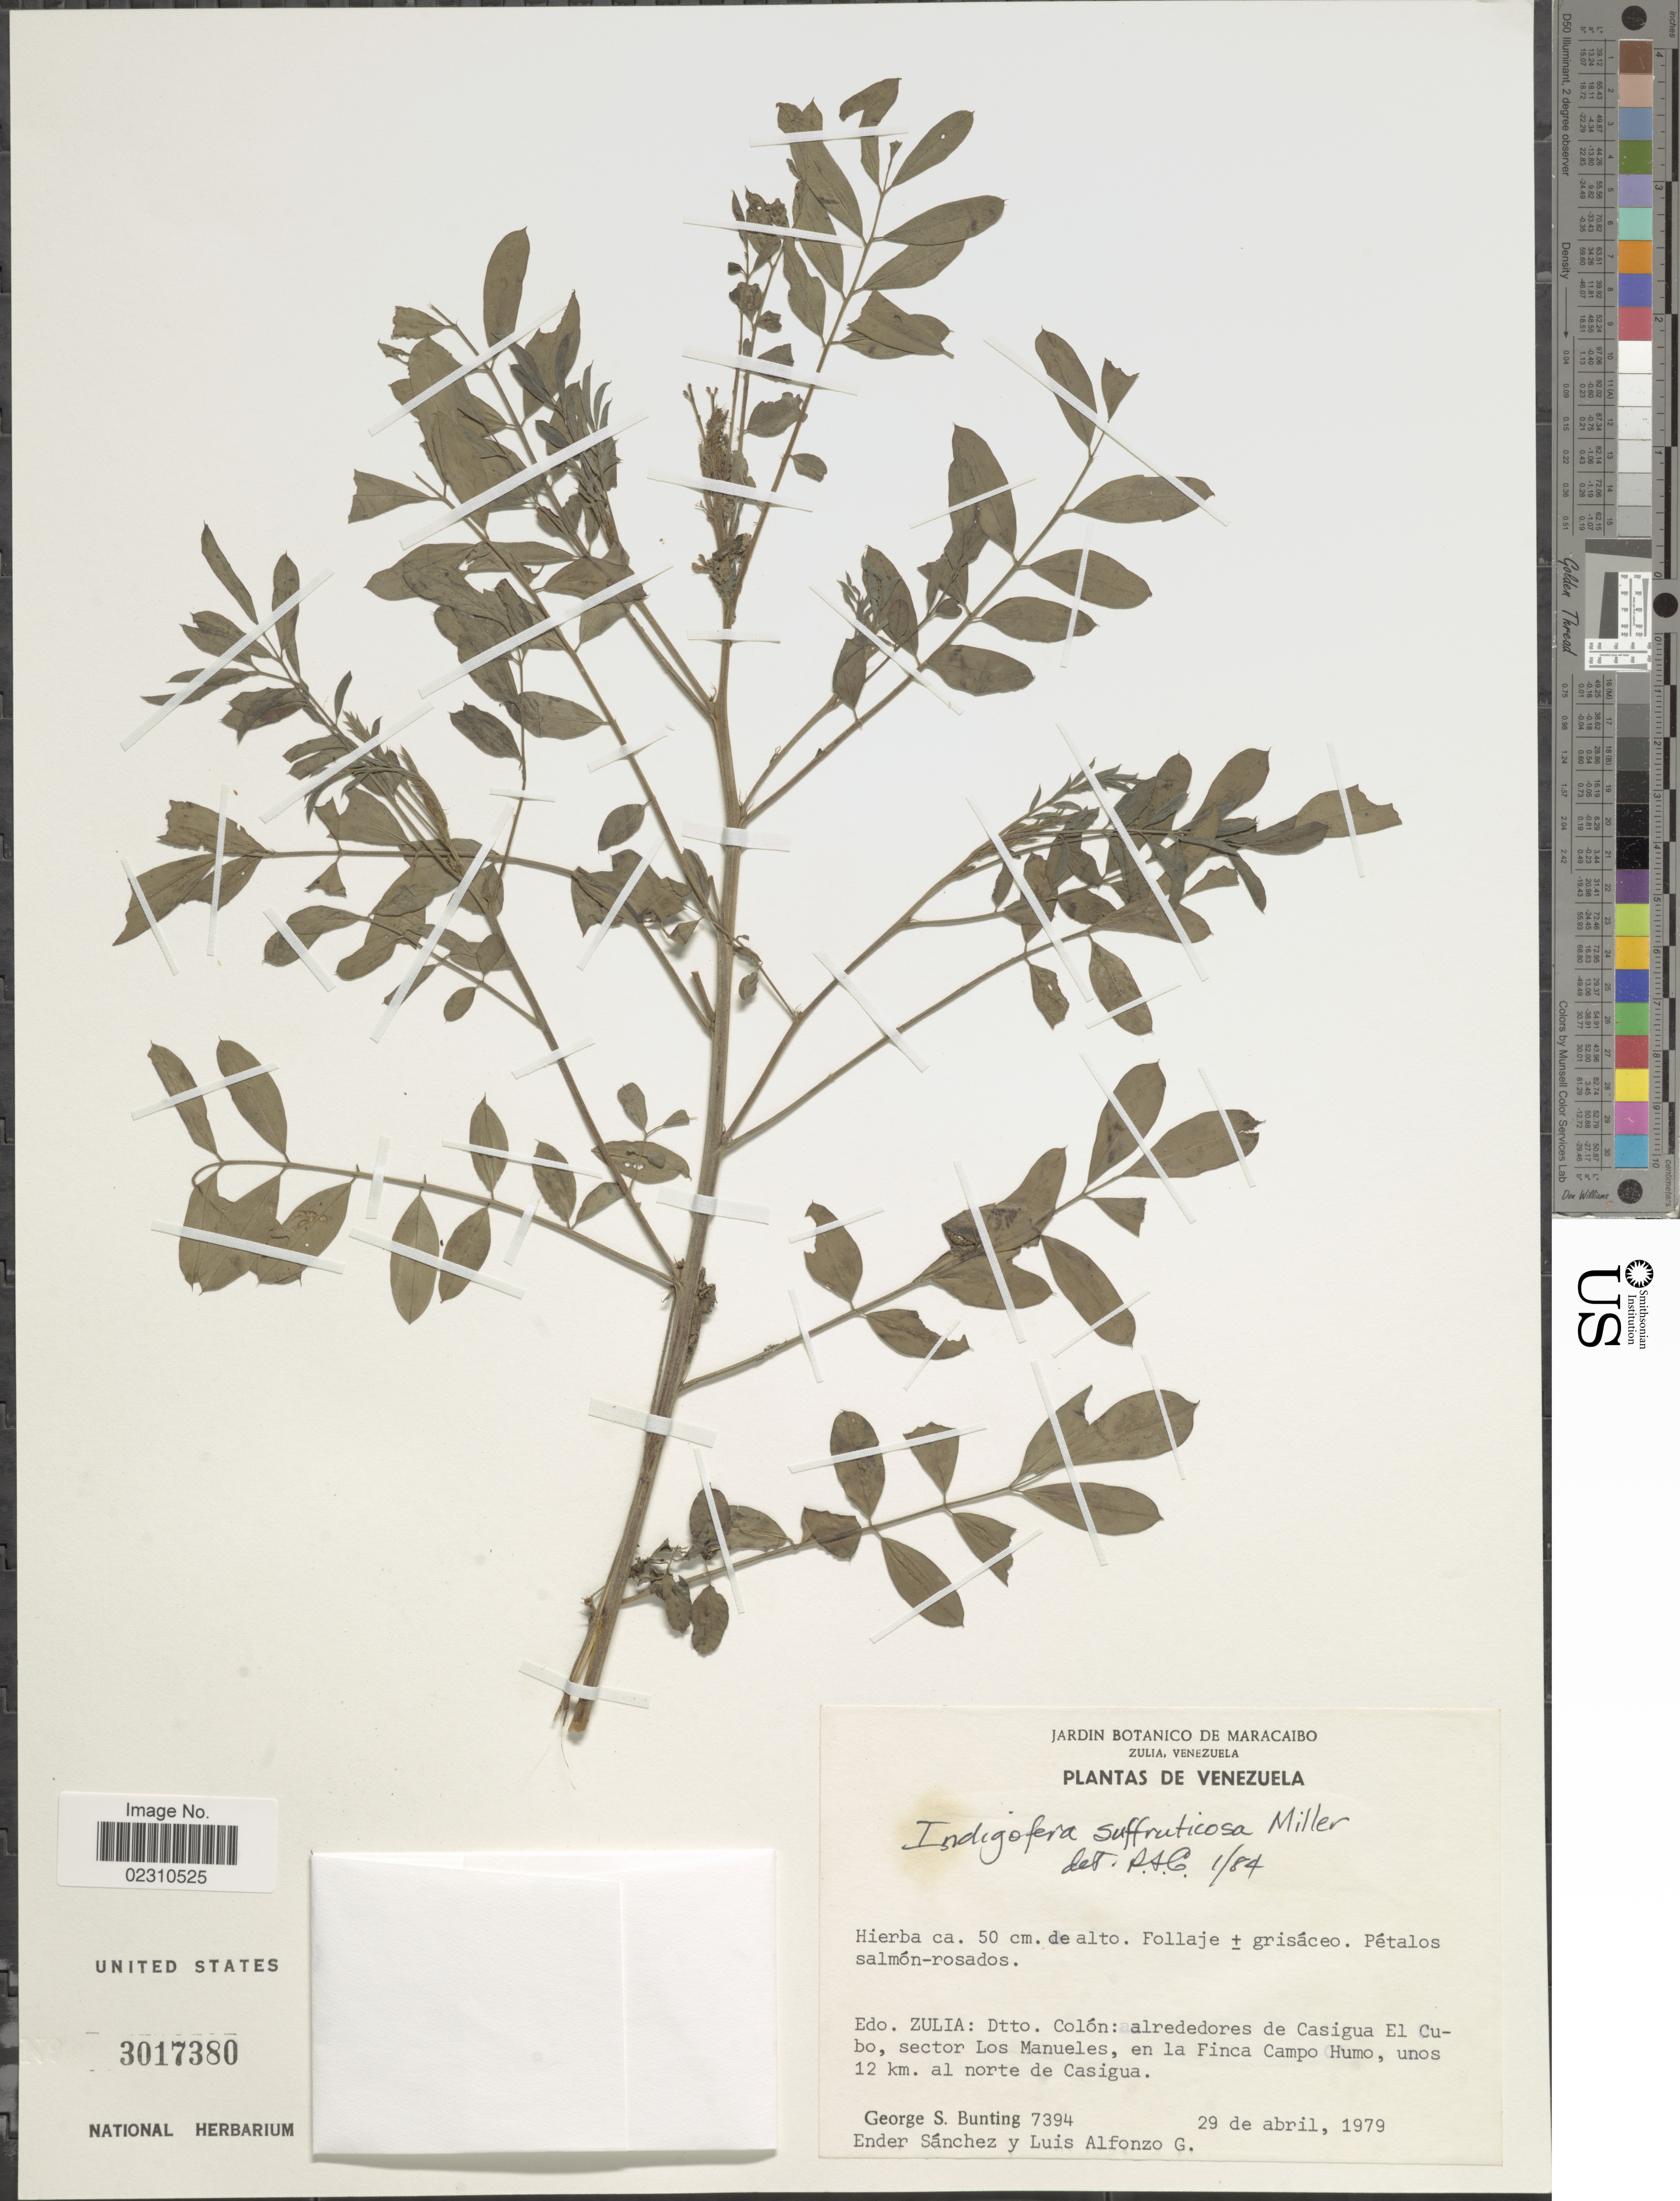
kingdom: Plantae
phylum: Tracheophyta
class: Magnoliopsida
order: Fabales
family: Fabaceae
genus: Indigofera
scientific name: Indigofera suffruticosa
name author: Mill.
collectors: G. S. Bunting, E. Sanchez & L. Alfonzo G.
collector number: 7394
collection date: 1979-04-29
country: Venezuela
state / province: Zulia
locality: Edo. Zulia: Dtto. Colon: alreadores de Casigua El Cubo, sector Los Manueles , en la Finca Campo Humo, unos 12 km. al norte de Casigua.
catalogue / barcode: US 3017380